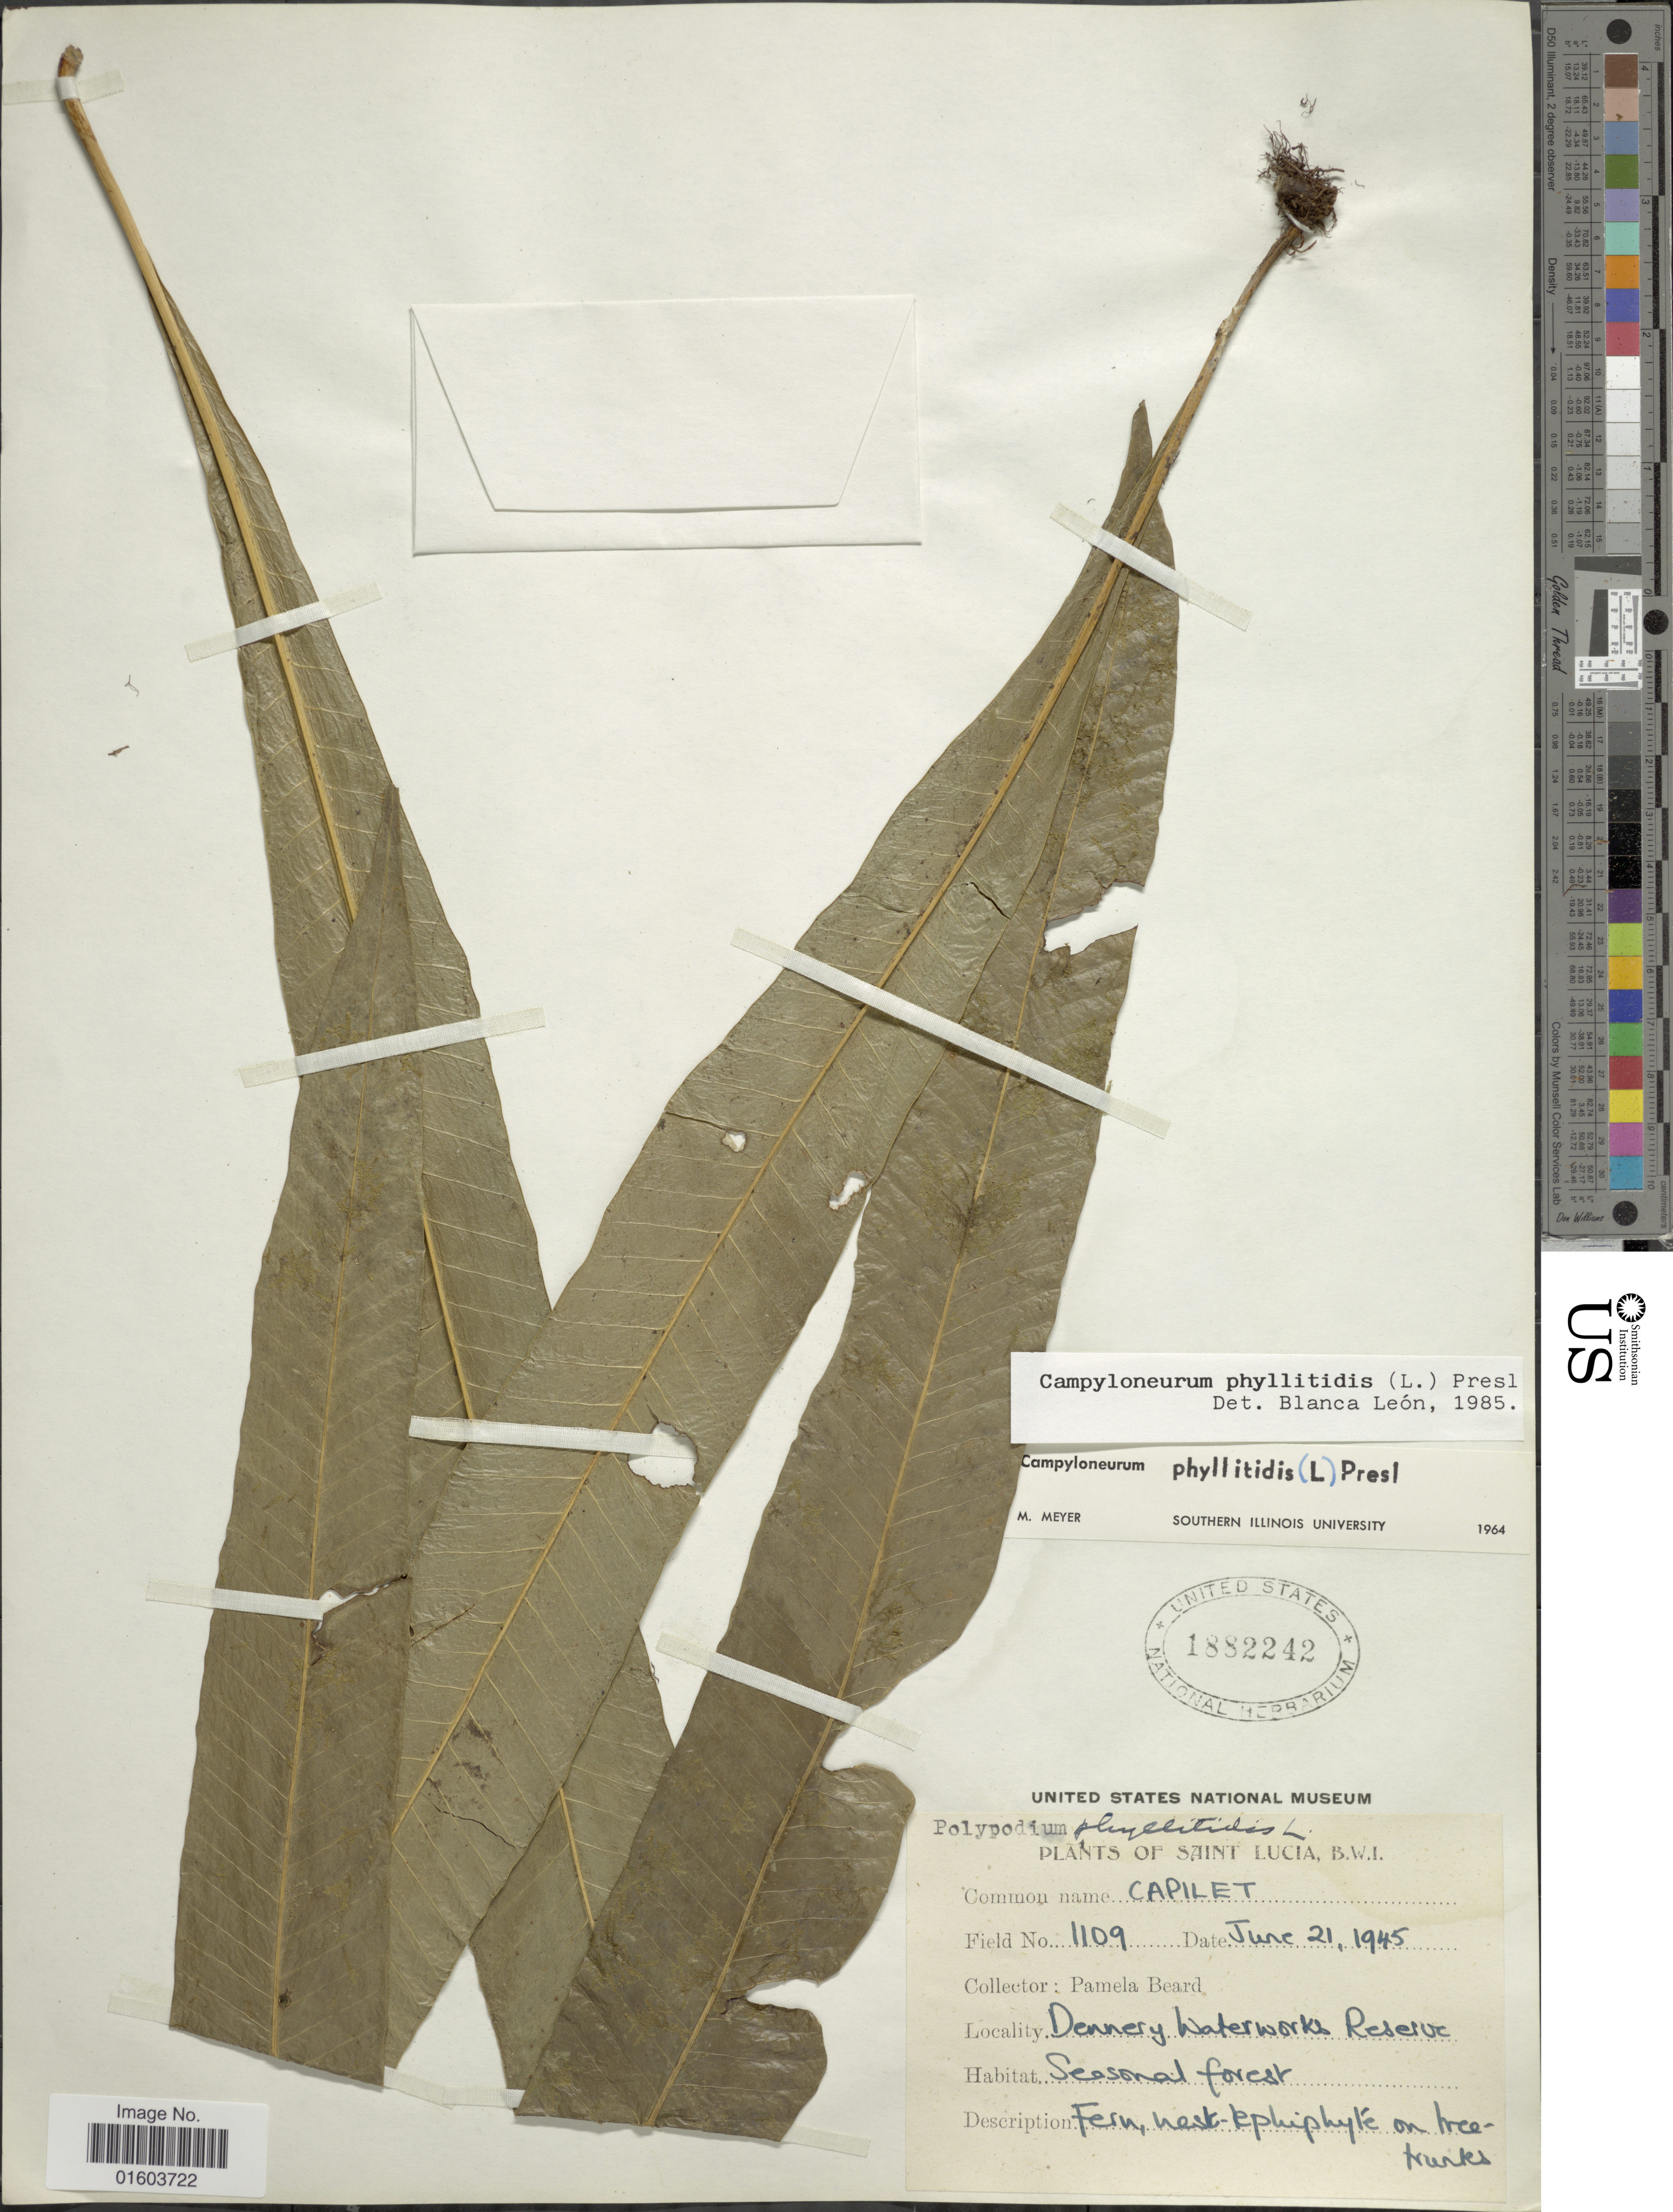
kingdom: Plantae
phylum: Tracheophyta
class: Polypodiopsida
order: Polypodiales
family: Polypodiaceae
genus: Campyloneurum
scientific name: Campyloneurum phyllitidis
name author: (L.) C. Presl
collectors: P. Beard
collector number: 1109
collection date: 1945-06-21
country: St. Lucia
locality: Saint Lucia, B.W.I. Dennery Waterworks Reserve.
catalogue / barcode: US 1882242